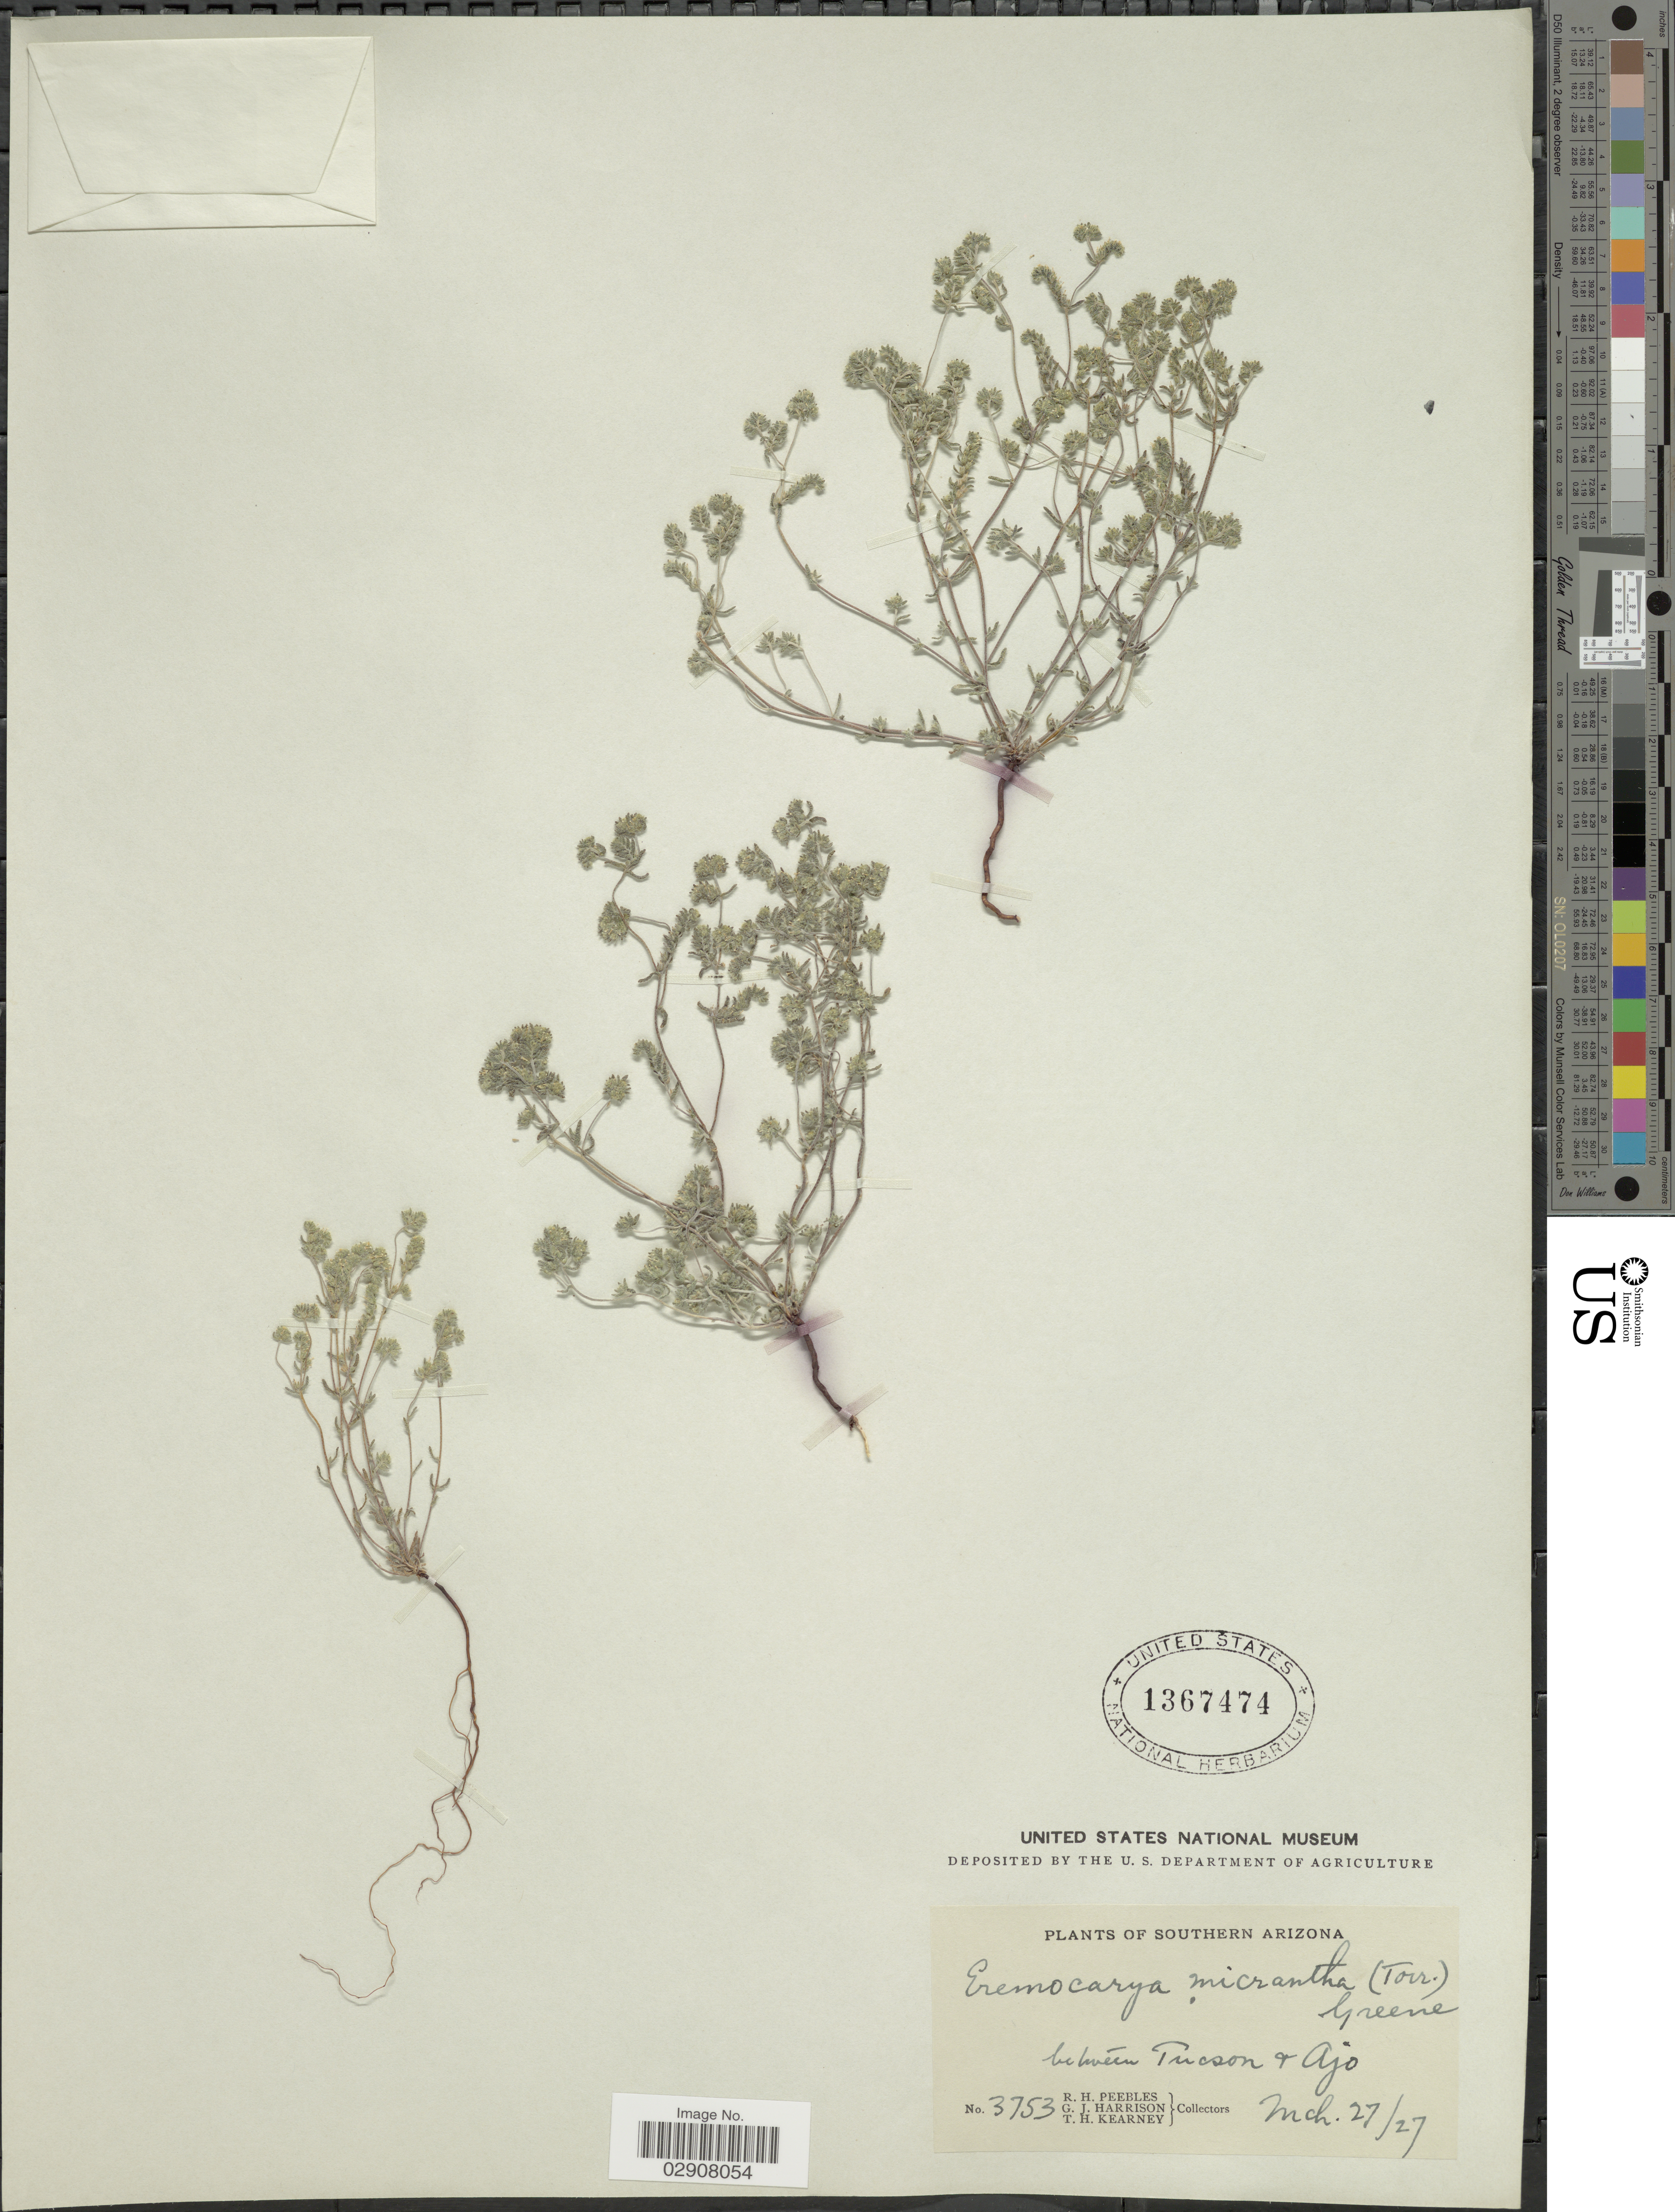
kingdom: Plantae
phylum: Tracheophyta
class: Magnoliopsida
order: Boraginales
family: Boraginaceae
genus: Cryptantha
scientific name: Cryptantha micrantha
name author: (Torr.) I.M. Johnst.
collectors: R. H. Peebles, G. J. Harrison & T. H. Kearney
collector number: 3753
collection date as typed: Transcribed d/m/y: 27/3/27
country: United States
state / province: Arizona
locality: Southern Arizona, between Tucson & Ajo.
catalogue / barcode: US 1367474